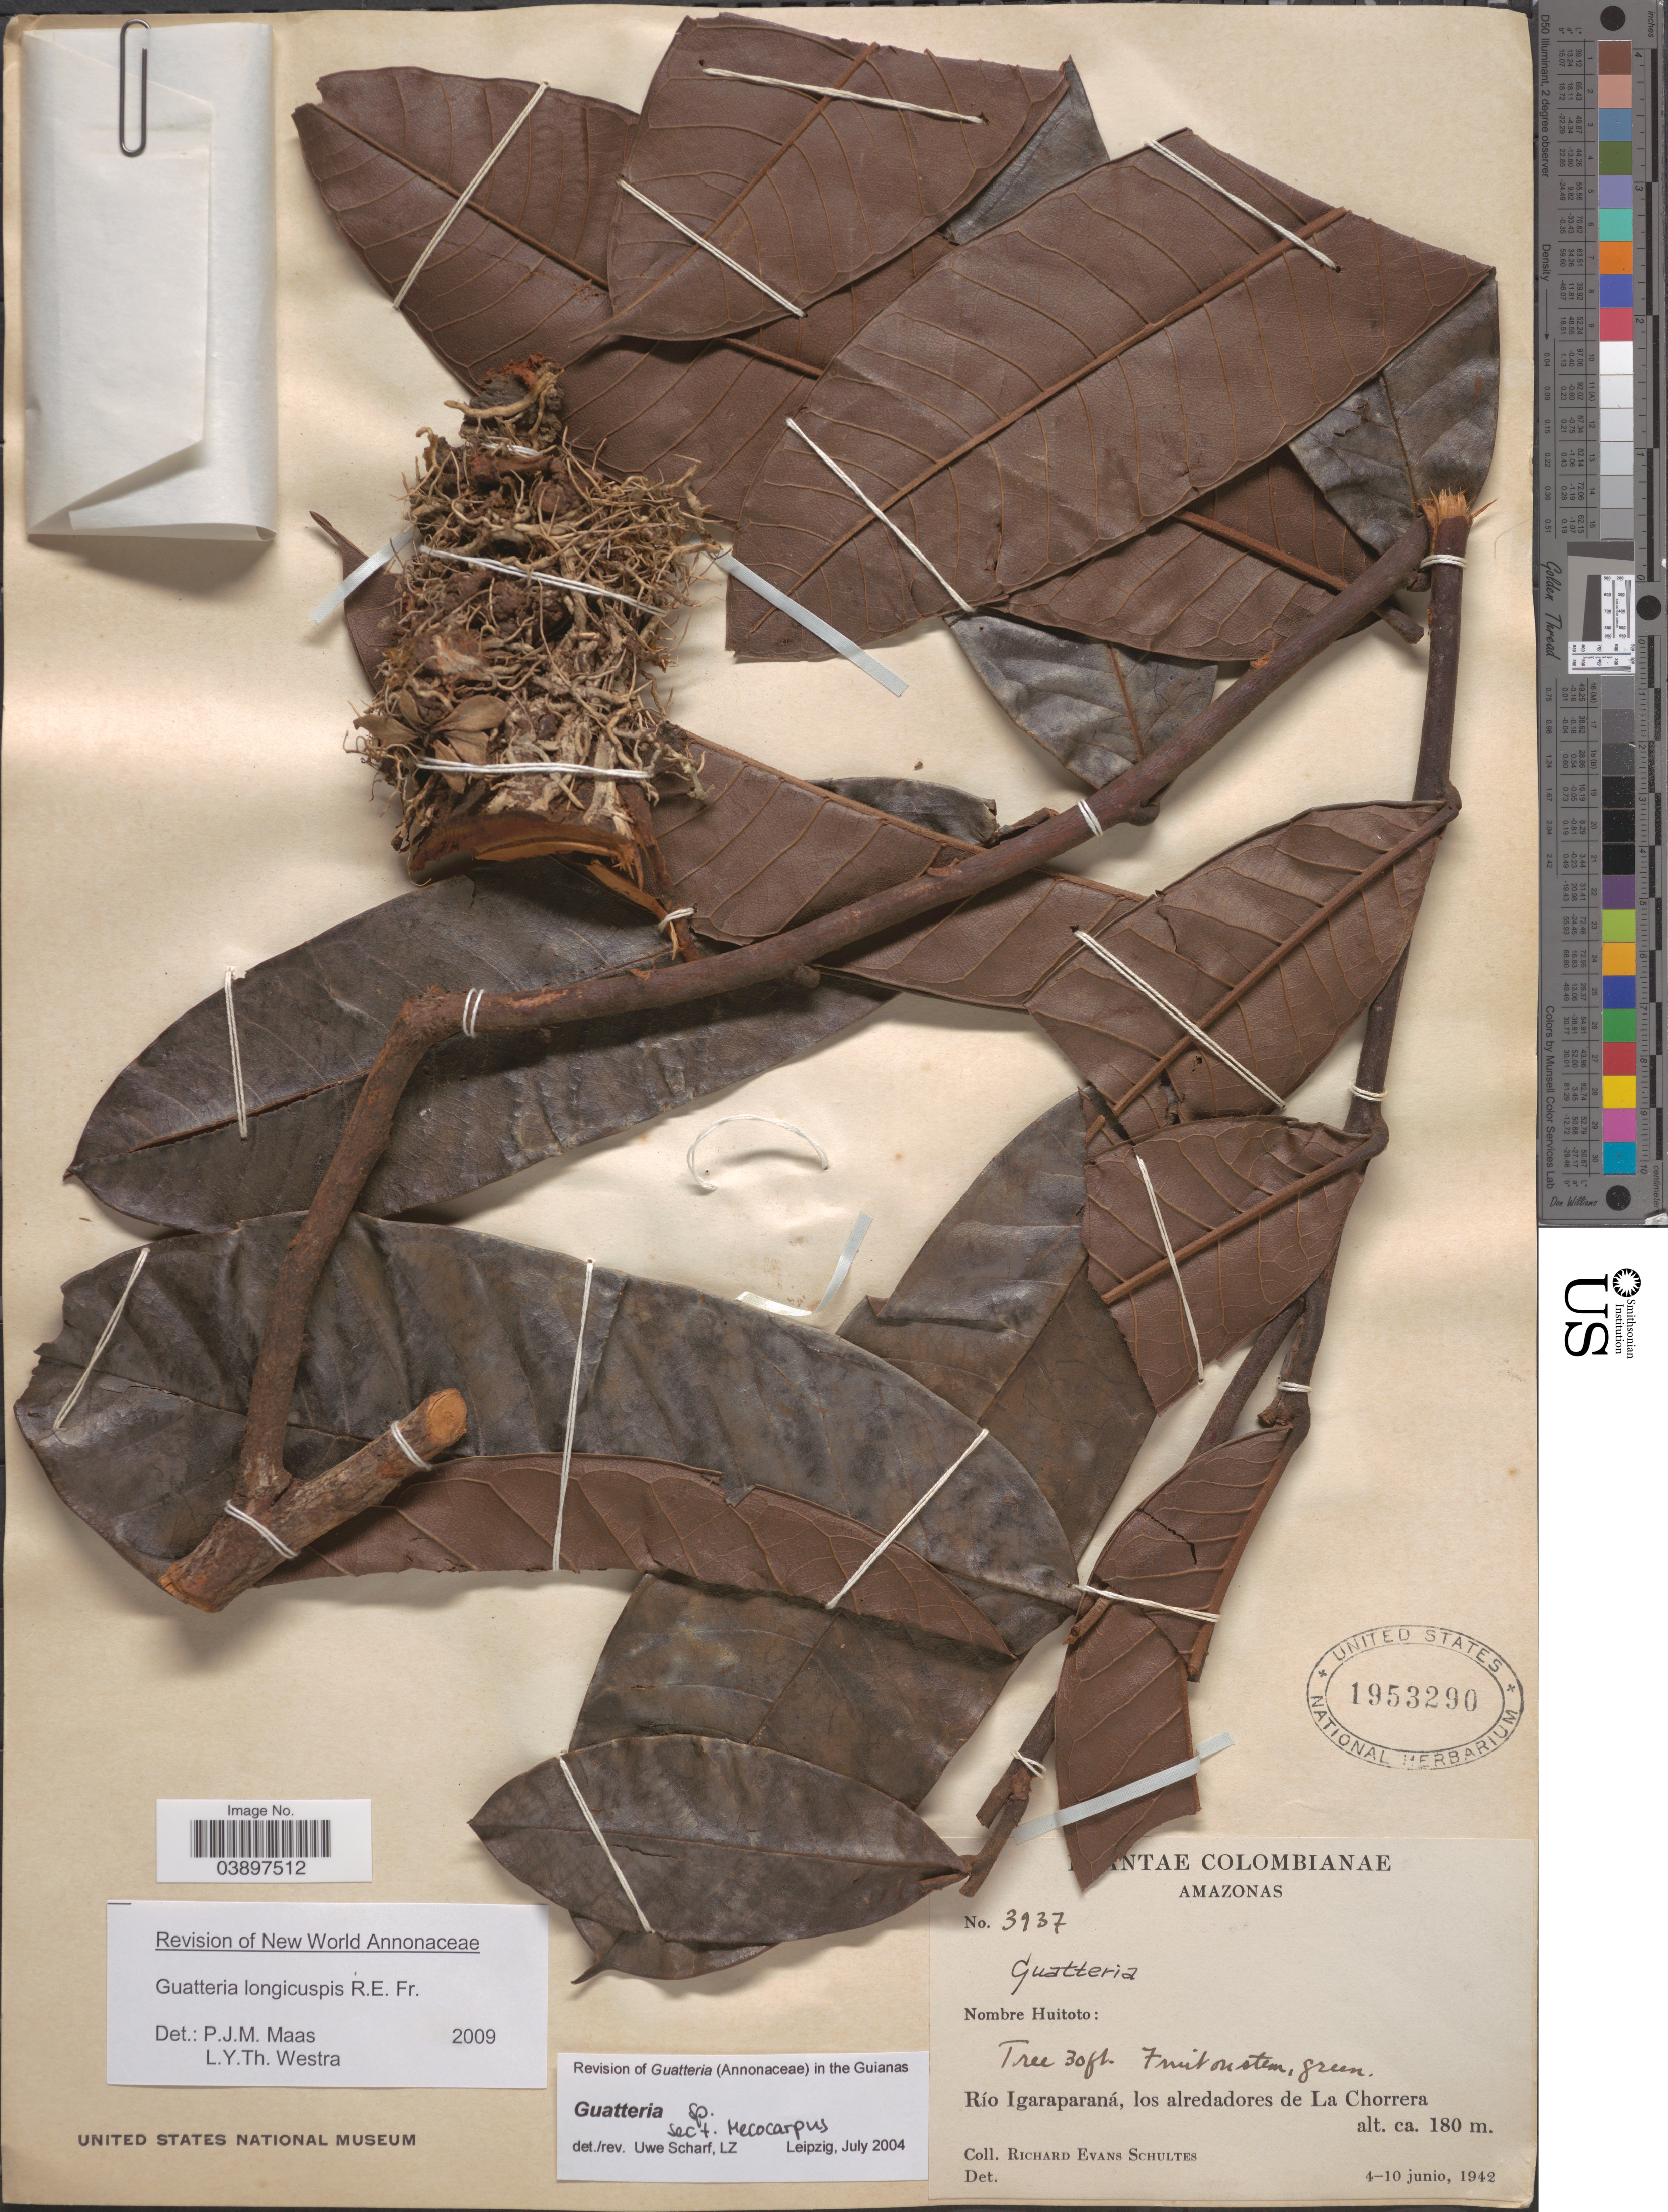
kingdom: Plantae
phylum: Tracheophyta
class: Magnoliopsida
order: Magnoliales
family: Annonaceae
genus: Guatteria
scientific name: Guatteria longicuspis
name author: R.E. Fr.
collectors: R. E. Schultes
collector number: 3937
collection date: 1942-06-04/1942-06-10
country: Colombia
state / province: Amazônas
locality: Río Igaraparaná, los alredadores de La Chorrera.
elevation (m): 180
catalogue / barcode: US 1953290